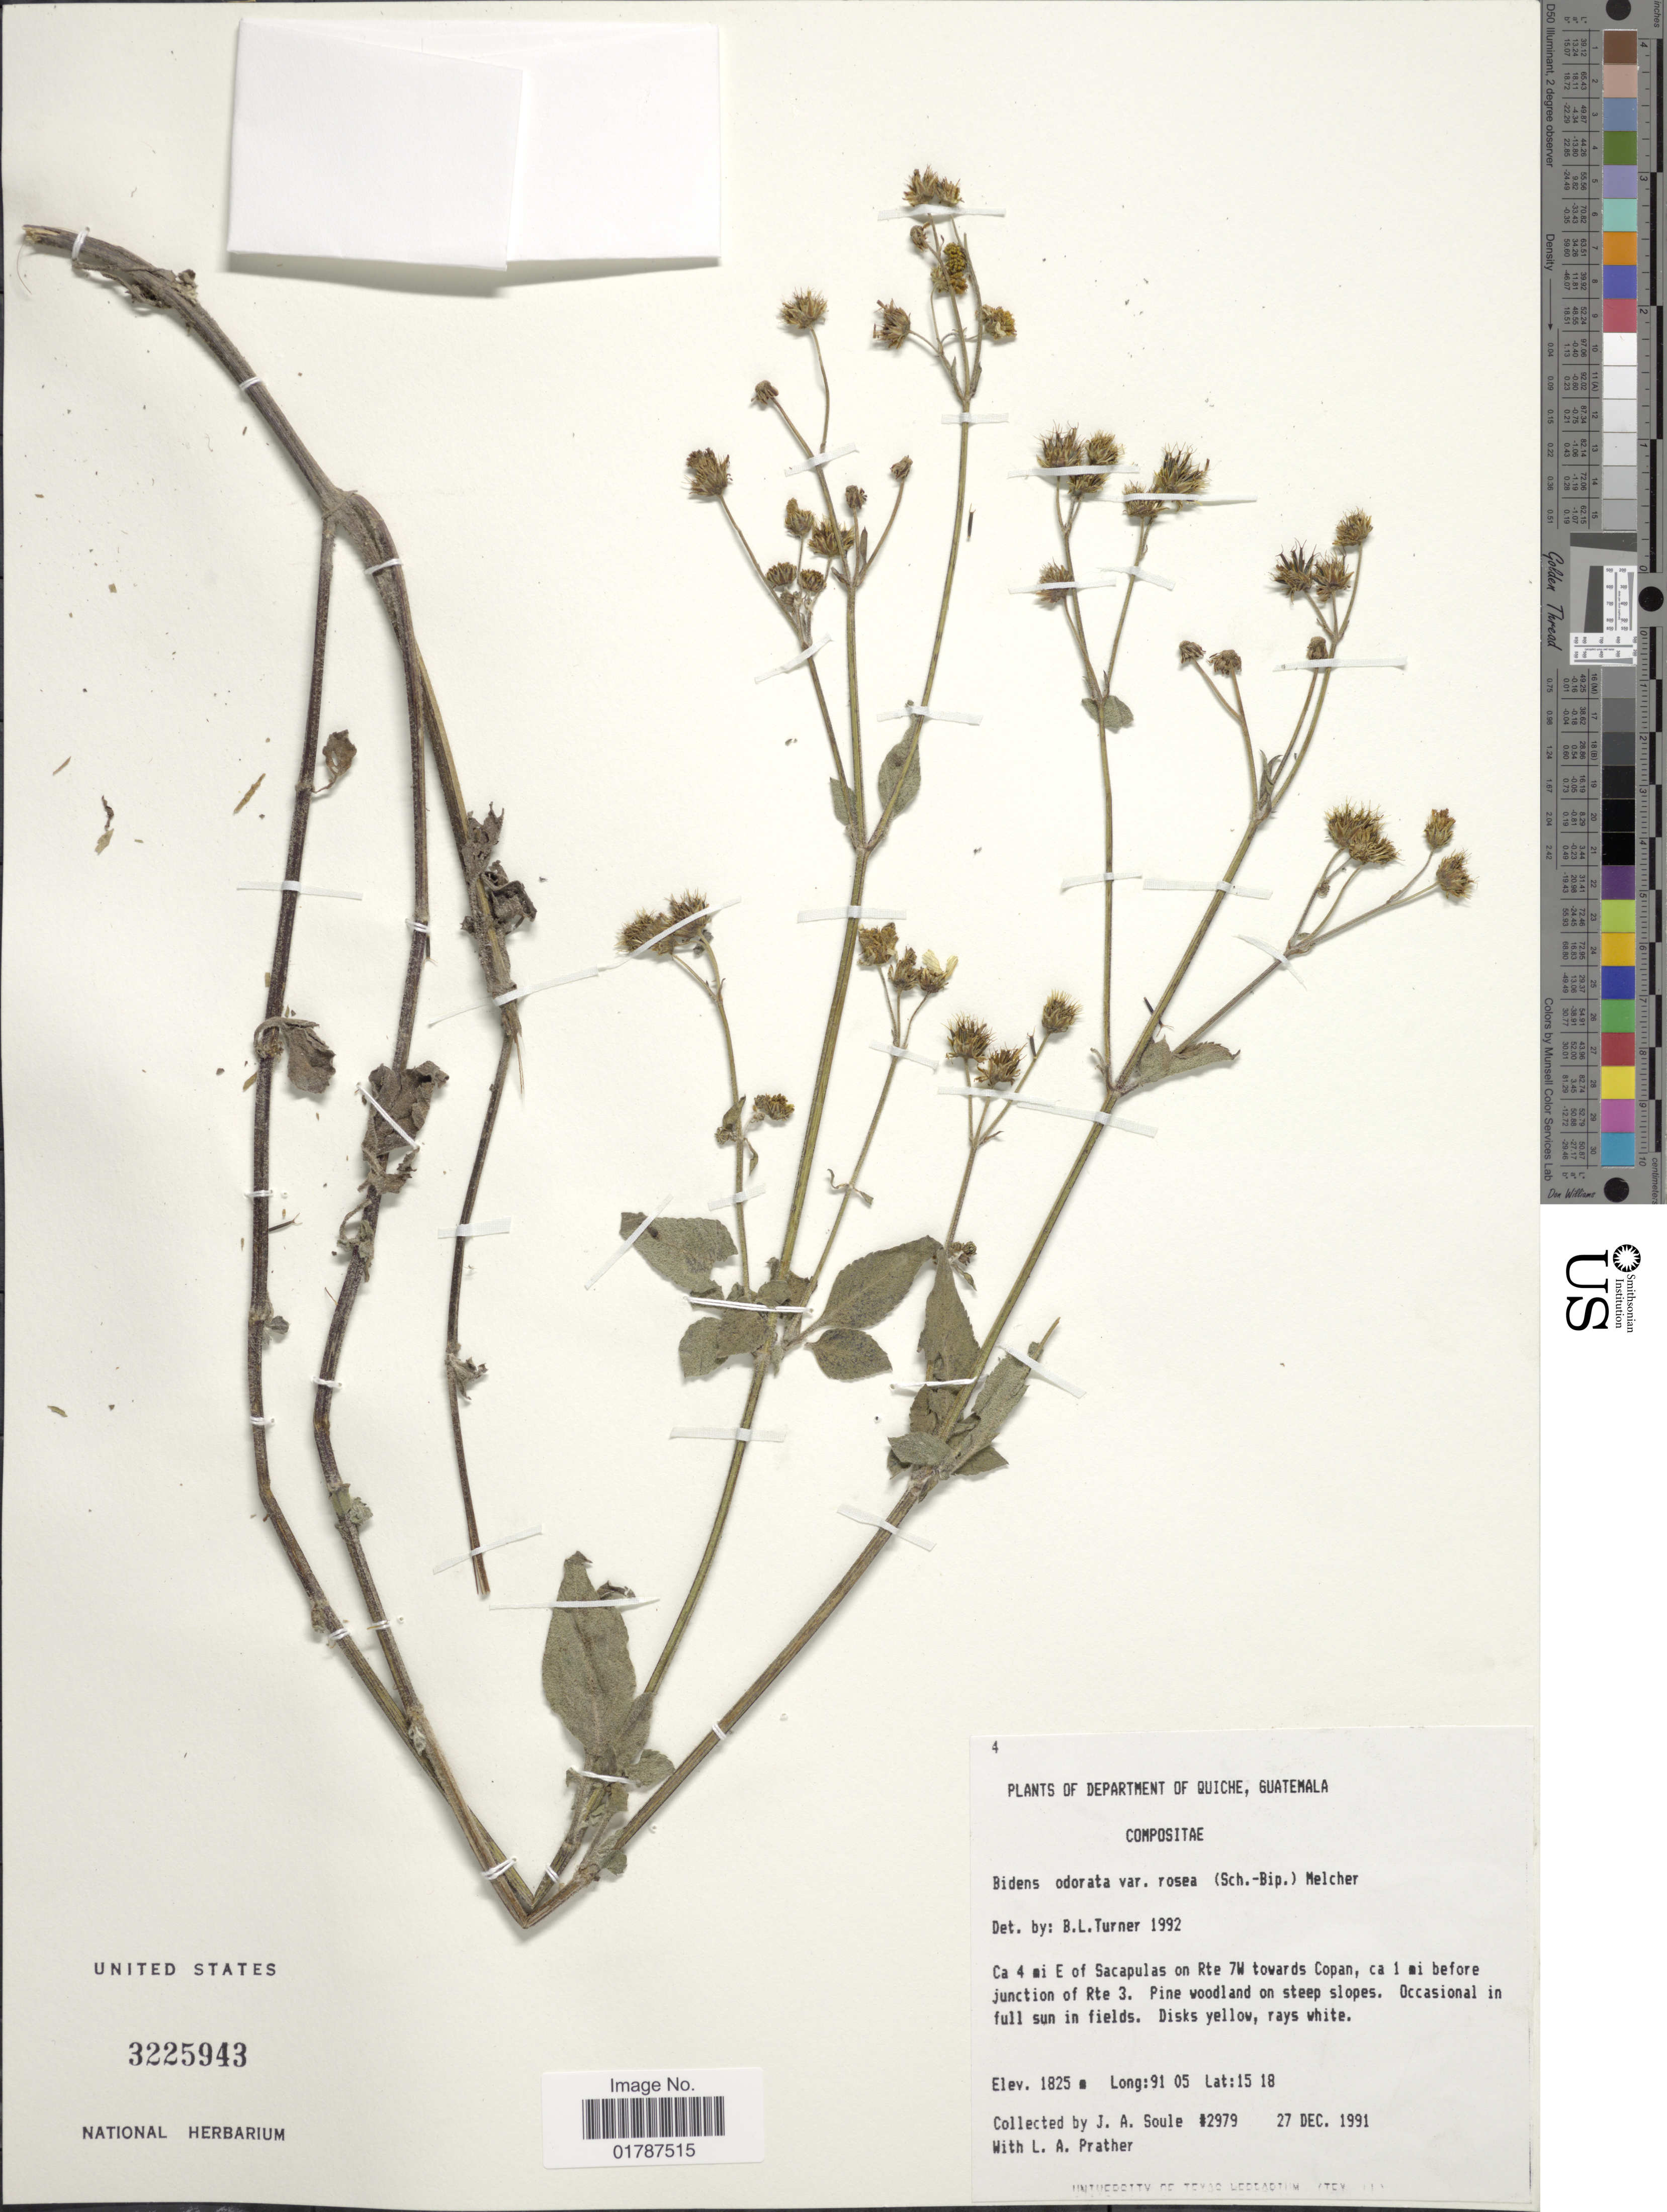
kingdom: Plantae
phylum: Tracheophyta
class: Magnoliopsida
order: Asterales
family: Asteraceae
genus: Bidens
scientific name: Bidens odorata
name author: Cav.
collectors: J. Soule & L. A. Prather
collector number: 2979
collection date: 1991-12-27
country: Guatemala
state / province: El Quiché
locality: Department of Quiche, Guatemala, 4 mi E of Sacapulas on Rte 7W towards Copan, 1 mi before junction of Rte 3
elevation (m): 1825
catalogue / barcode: US 3225943